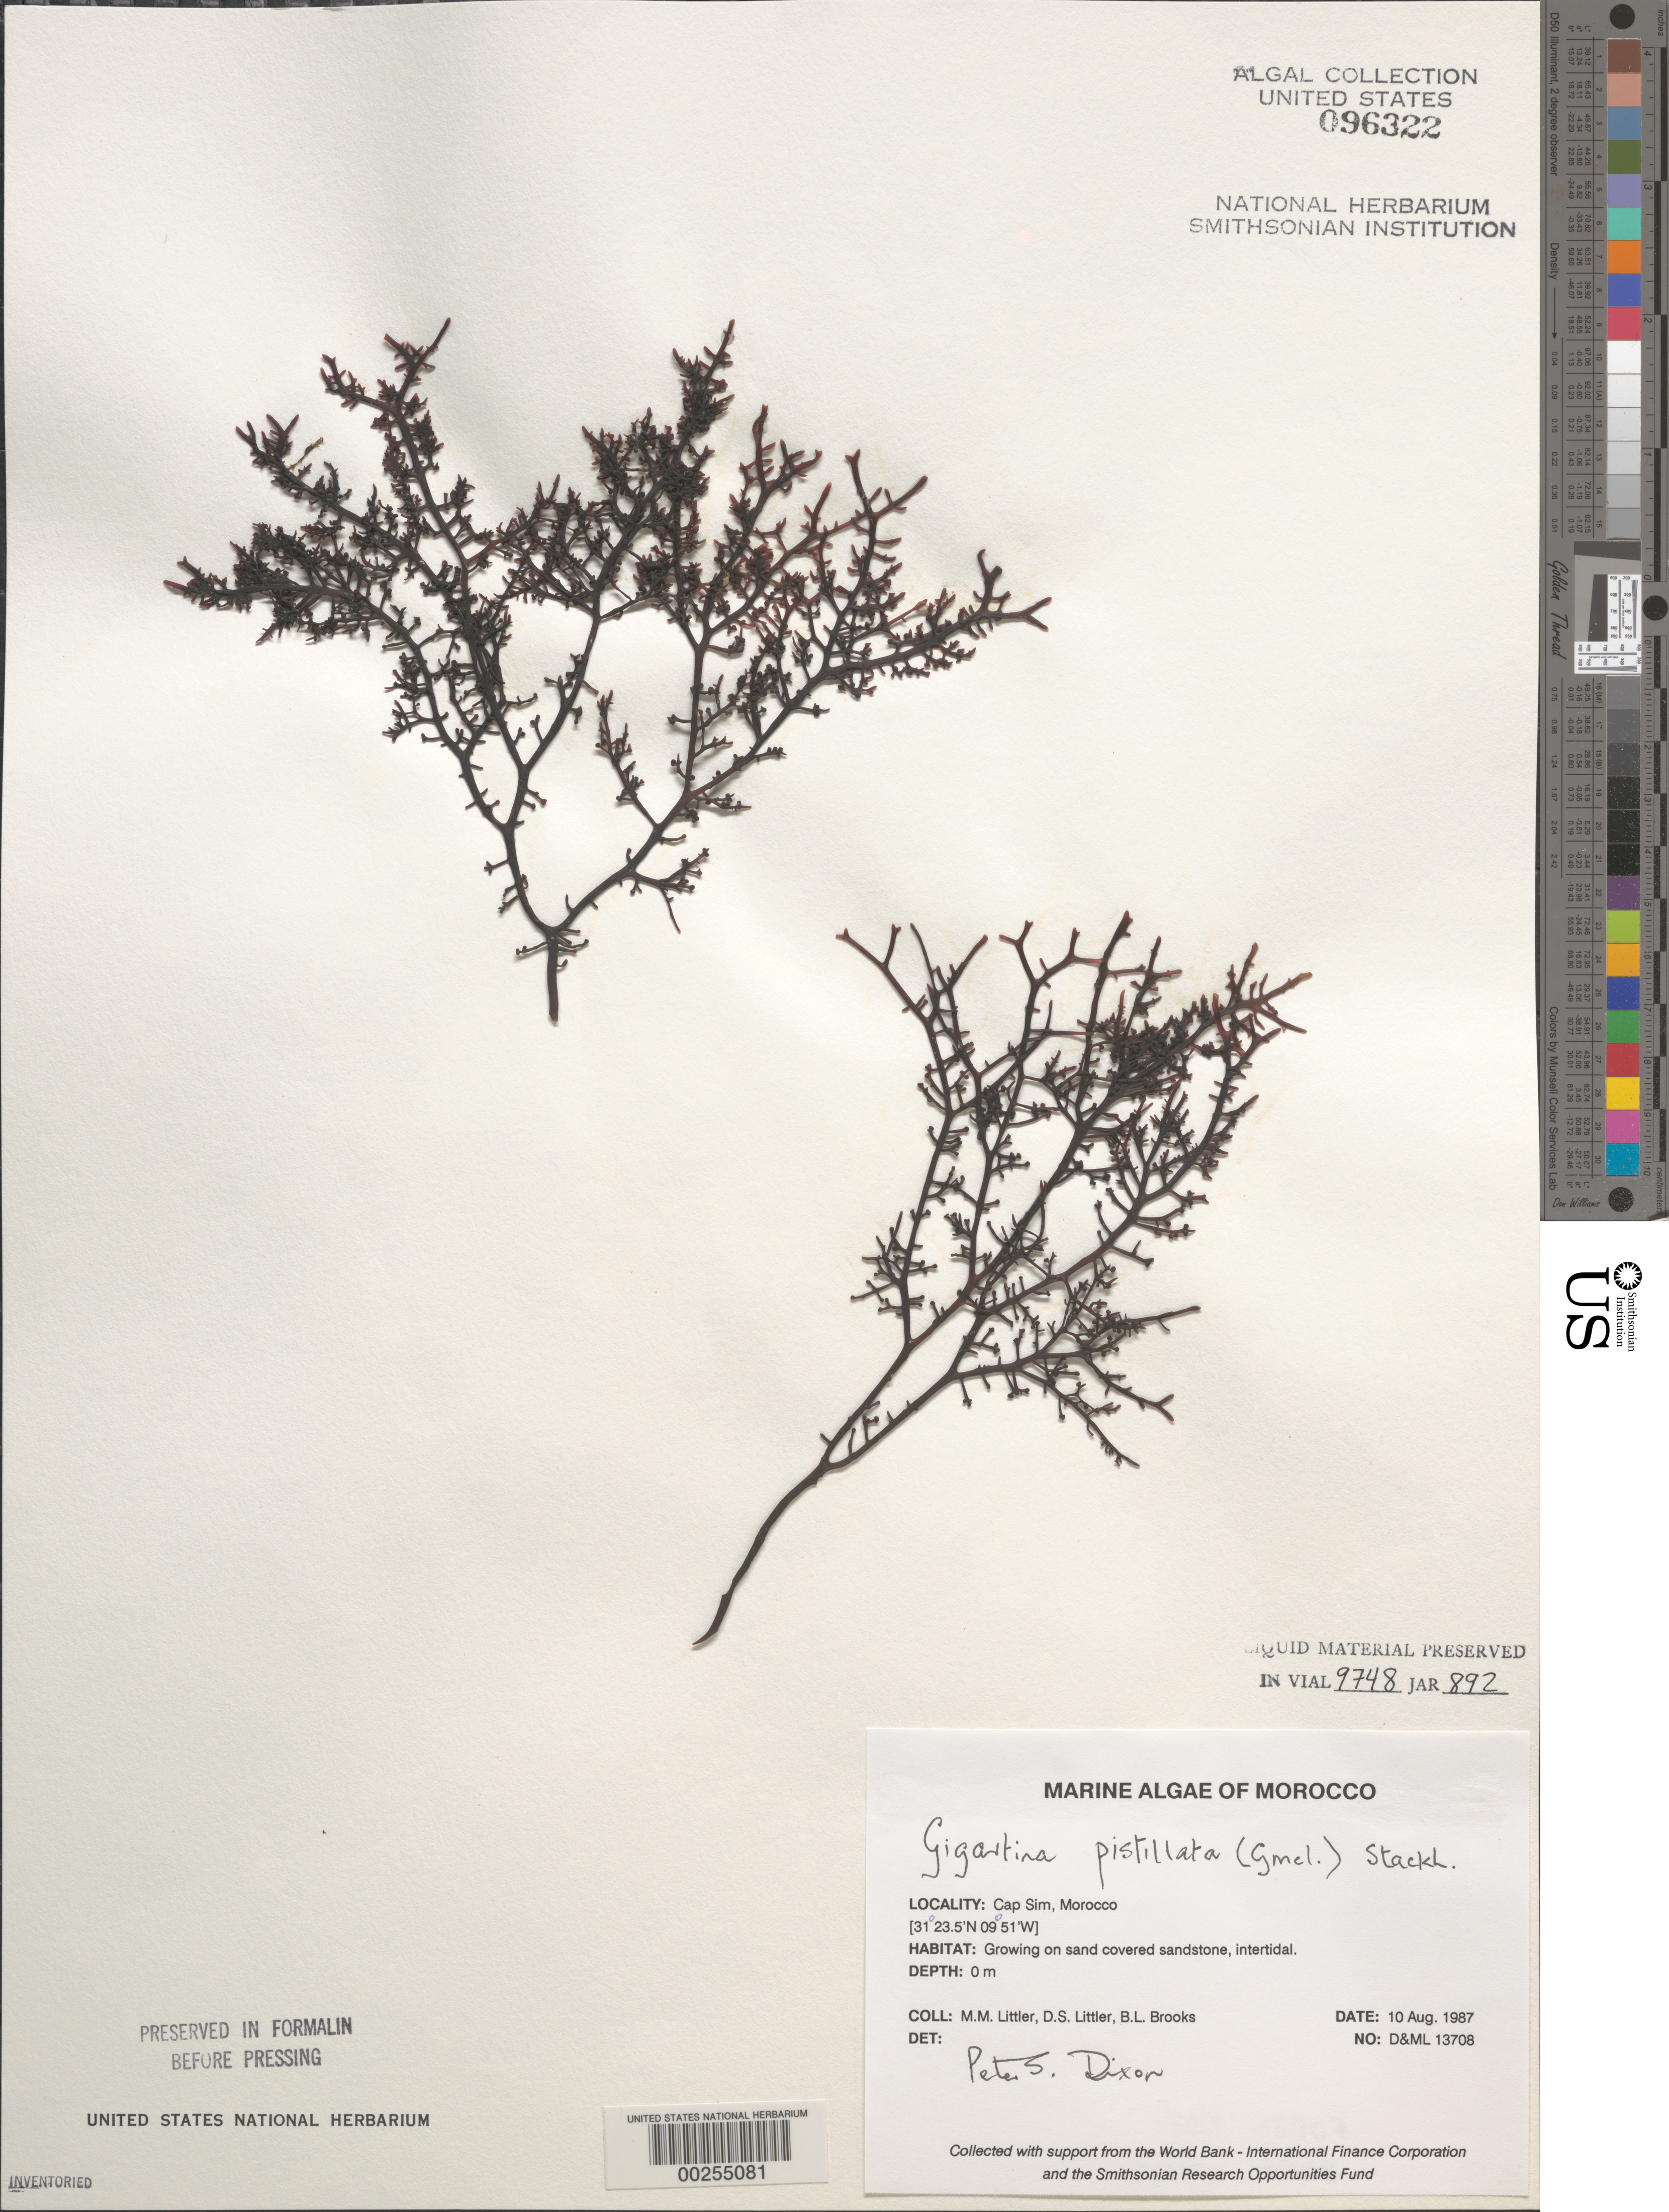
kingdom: Plantae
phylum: Rhodophyta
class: Florideophyceae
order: Gigartinales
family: Gigartinaceae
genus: Gigartina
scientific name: Gigartina pistillata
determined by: Dixon, P. S.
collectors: M. M. Littler, D. S. Littler & B. Brooks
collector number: D&ML 13708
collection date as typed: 10 Aug 1987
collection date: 1987-08-10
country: Morocco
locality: Cap Sim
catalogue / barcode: US 96322